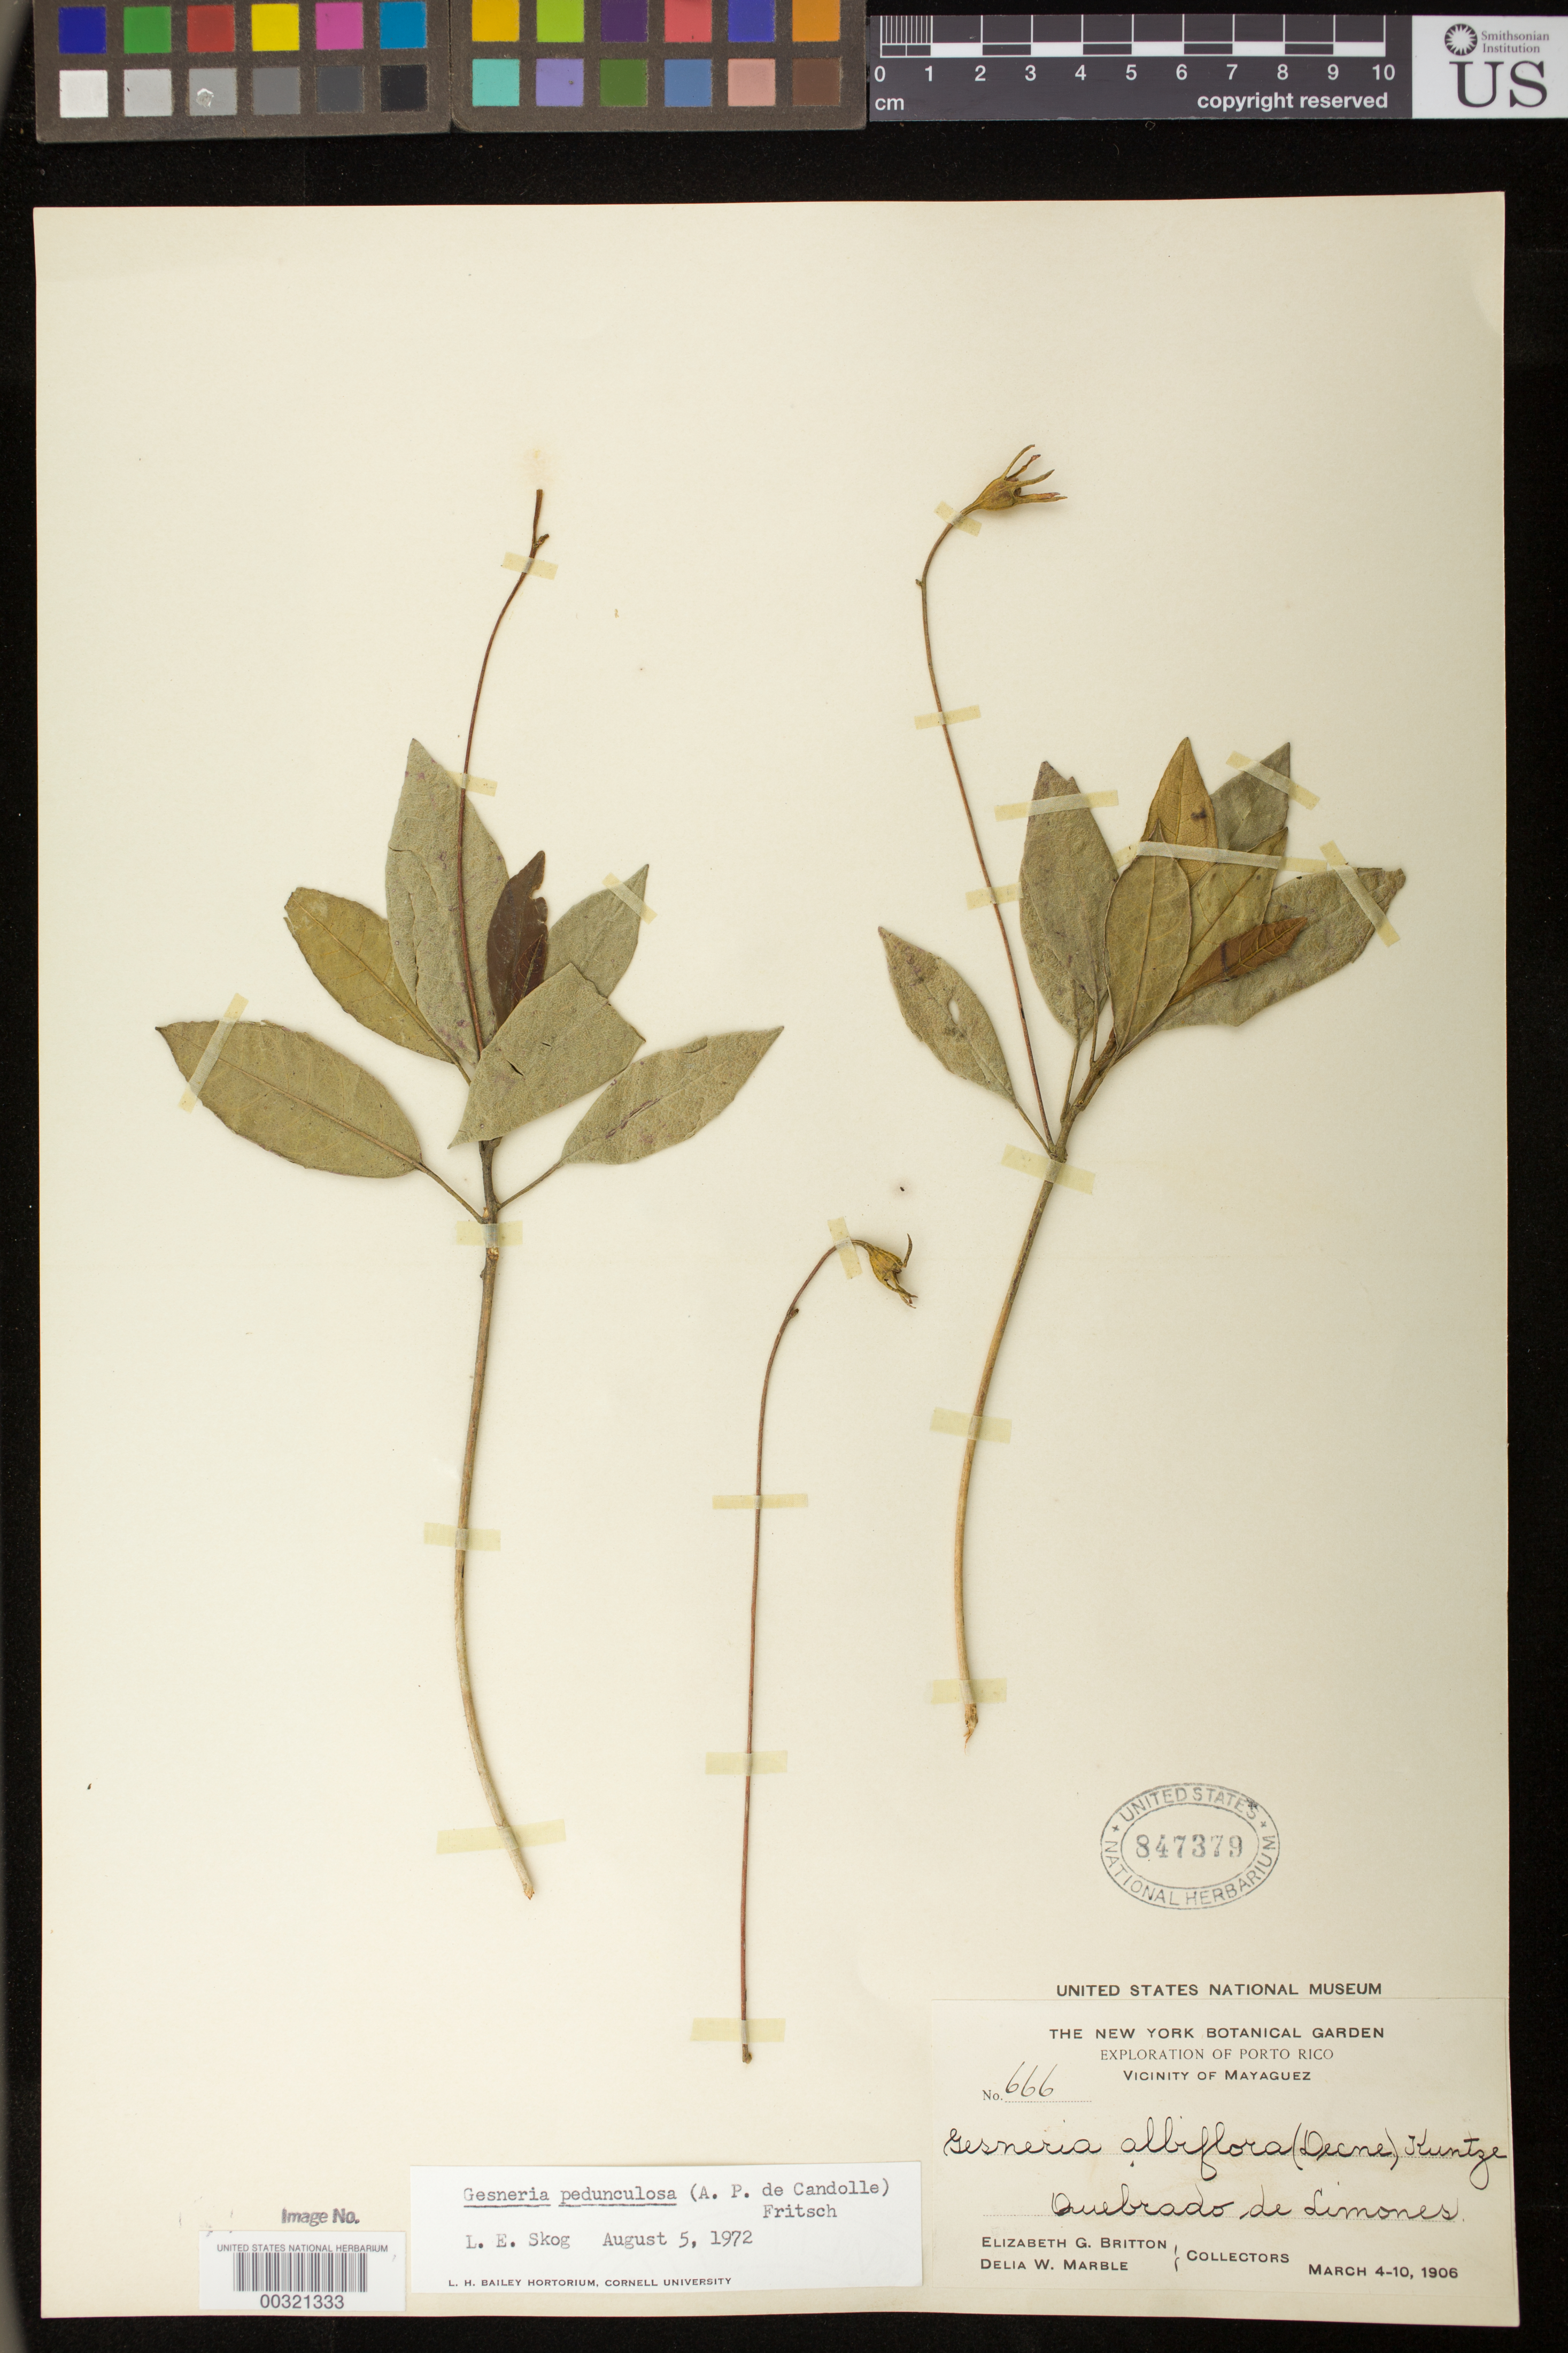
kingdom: Plantae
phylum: Tracheophyta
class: Magnoliopsida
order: Lamiales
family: Gesneriaceae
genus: Gesneria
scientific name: Gesneria pedunculosa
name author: (DC.) Fritsch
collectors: E. G. Britton & D. W. Marble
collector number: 666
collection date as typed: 4-10 Mar 1906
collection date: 1906-03-04/1906-03-10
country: Puerto Rico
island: Puerto Rico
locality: Vicinity of Mayaguez, Quebrada de Limones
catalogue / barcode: US 847379